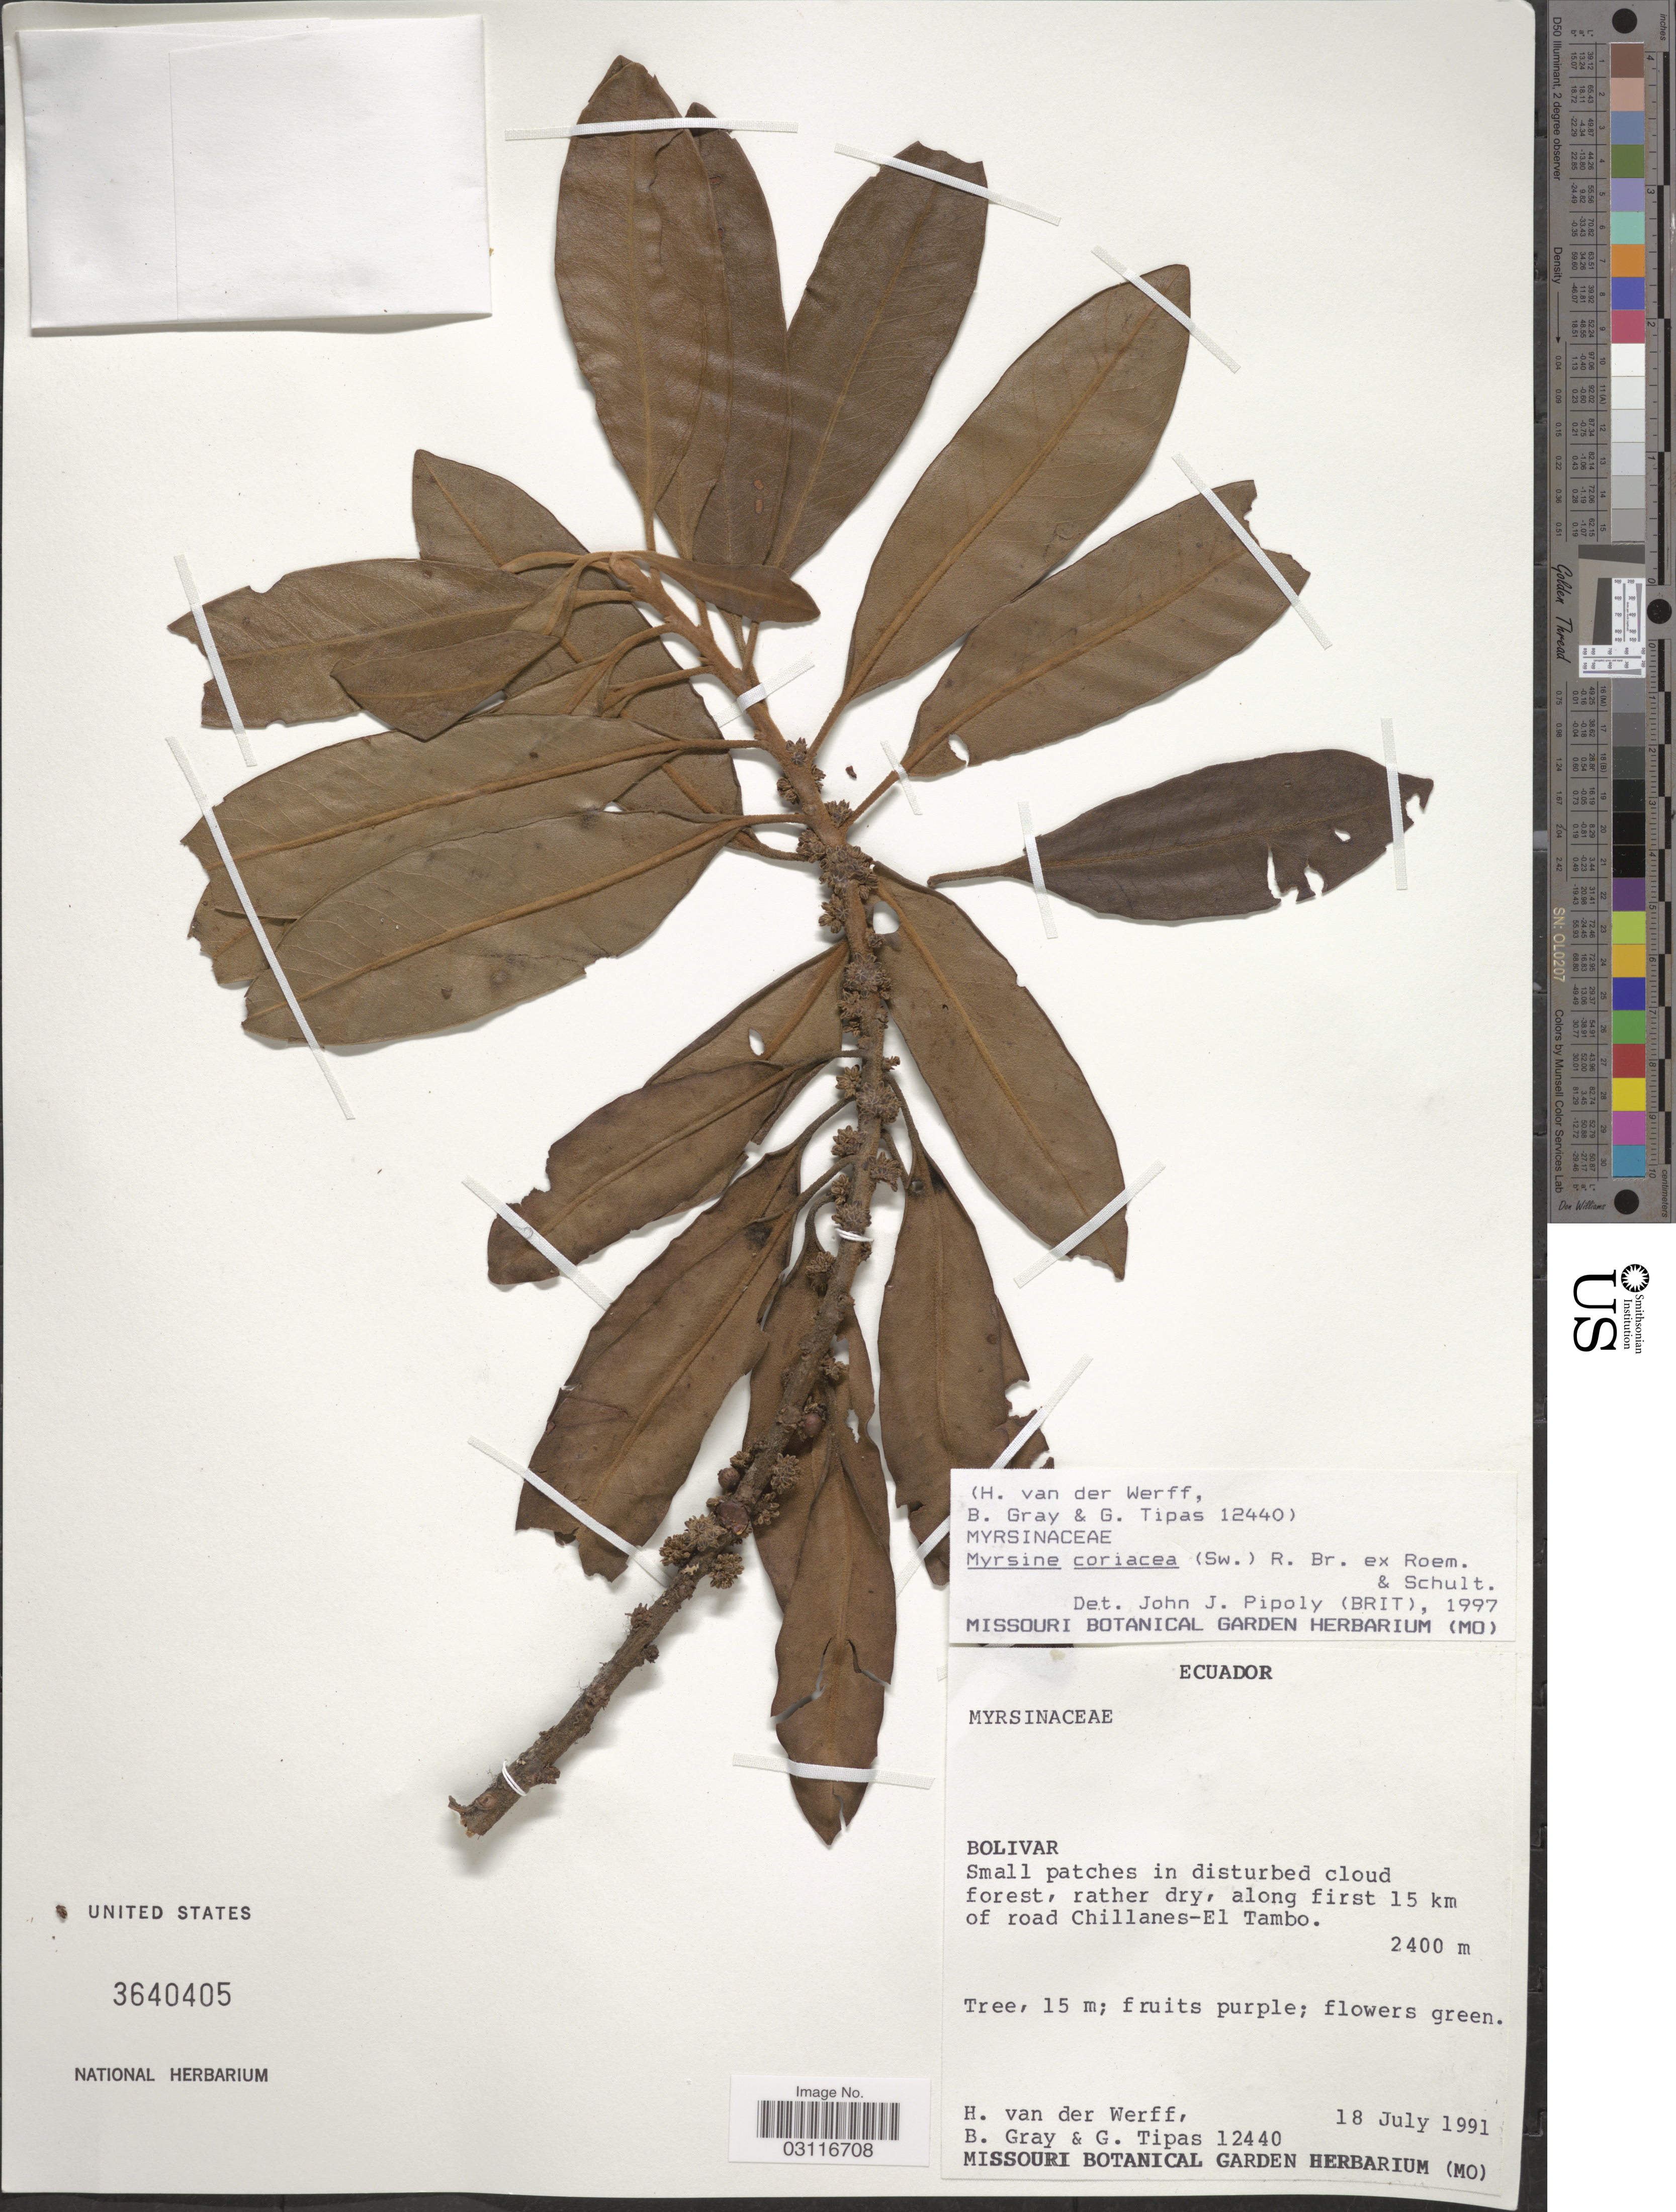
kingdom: Plantae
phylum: Tracheophyta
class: Magnoliopsida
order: Ericales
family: Primulaceae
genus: Myrsine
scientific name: Myrsine coriacea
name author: (Sw.) R. Br. ex Roem. & Schult.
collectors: H. van der Werff, B. Gray & G. Tipas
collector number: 12440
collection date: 1991-07-18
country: Ecuador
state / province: Bolívar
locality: Along first 15 km of road Chillanes-El Tambo.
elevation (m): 2400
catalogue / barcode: US 3640405